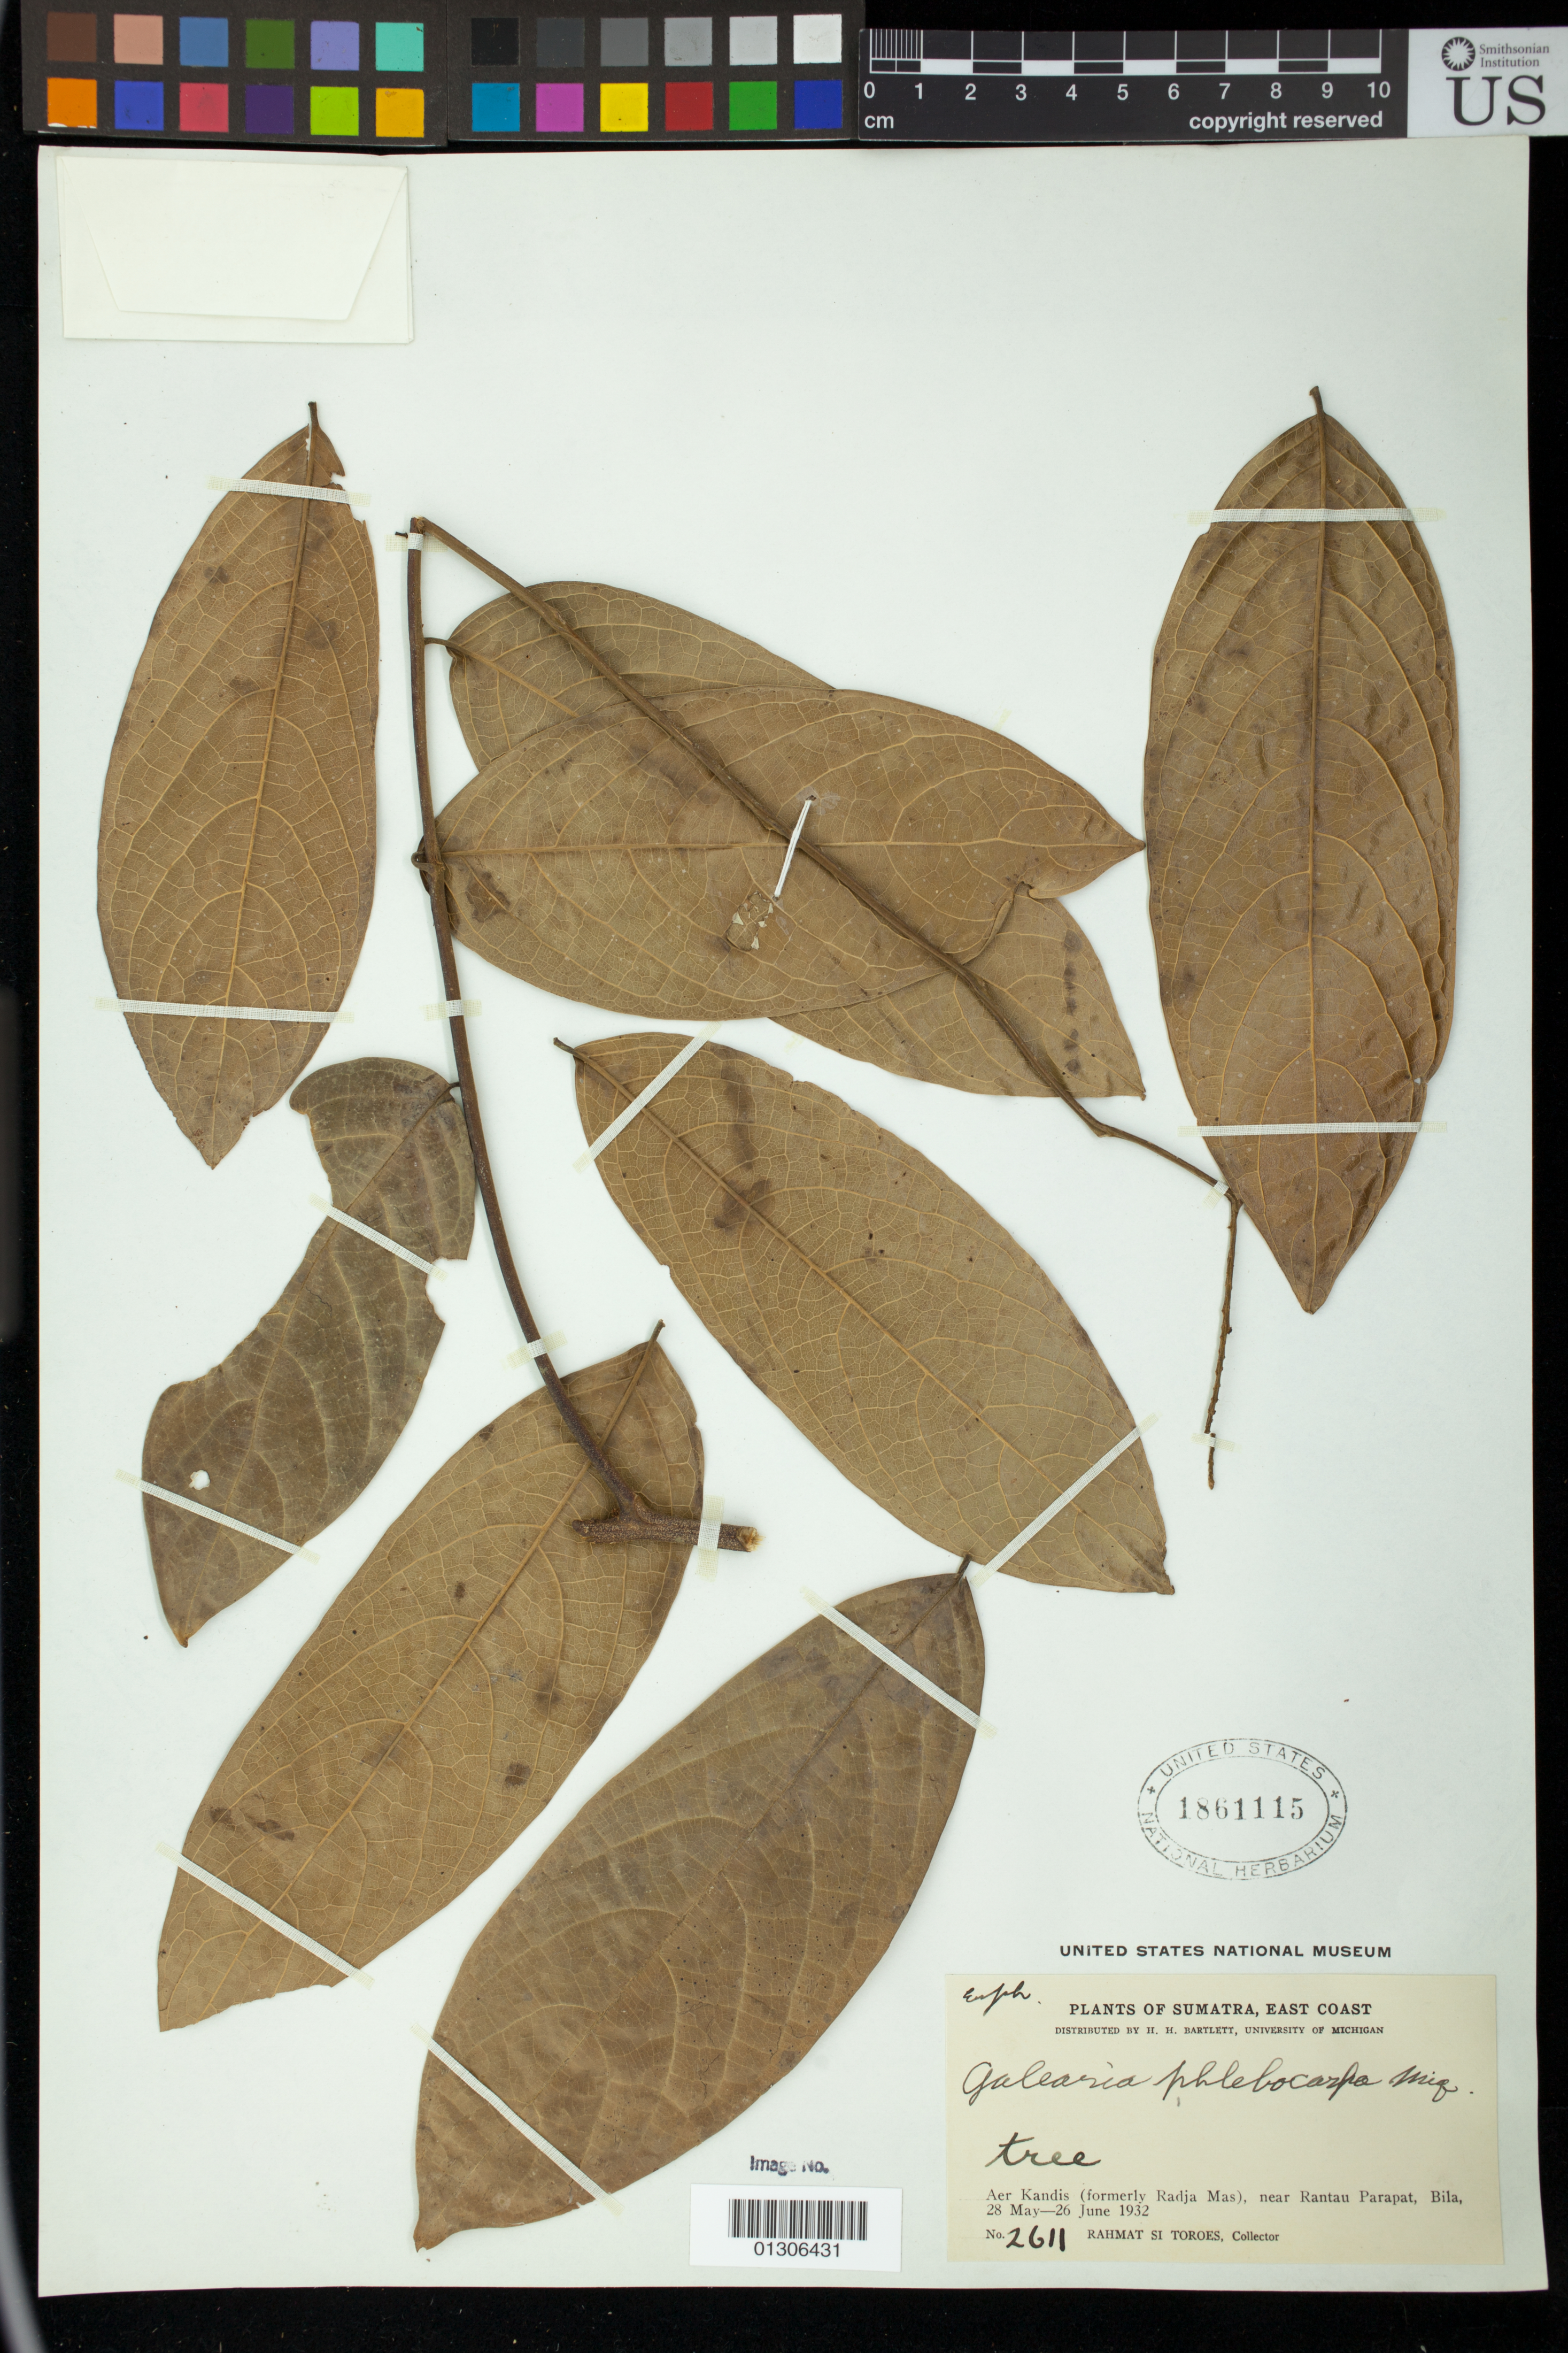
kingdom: Plantae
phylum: Tracheophyta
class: Magnoliopsida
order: Malpighiales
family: Pandaceae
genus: Galearia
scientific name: Galearia fulva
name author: (Tul.) Miq.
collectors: Rahmat Si Boeea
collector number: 2611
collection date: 1932-05-28/1932-06-26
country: Indonesia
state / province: Sumatra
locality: Aer Kandis (formerly Radja Mas), near Rantau Parapat, Bila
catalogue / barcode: US 1861115